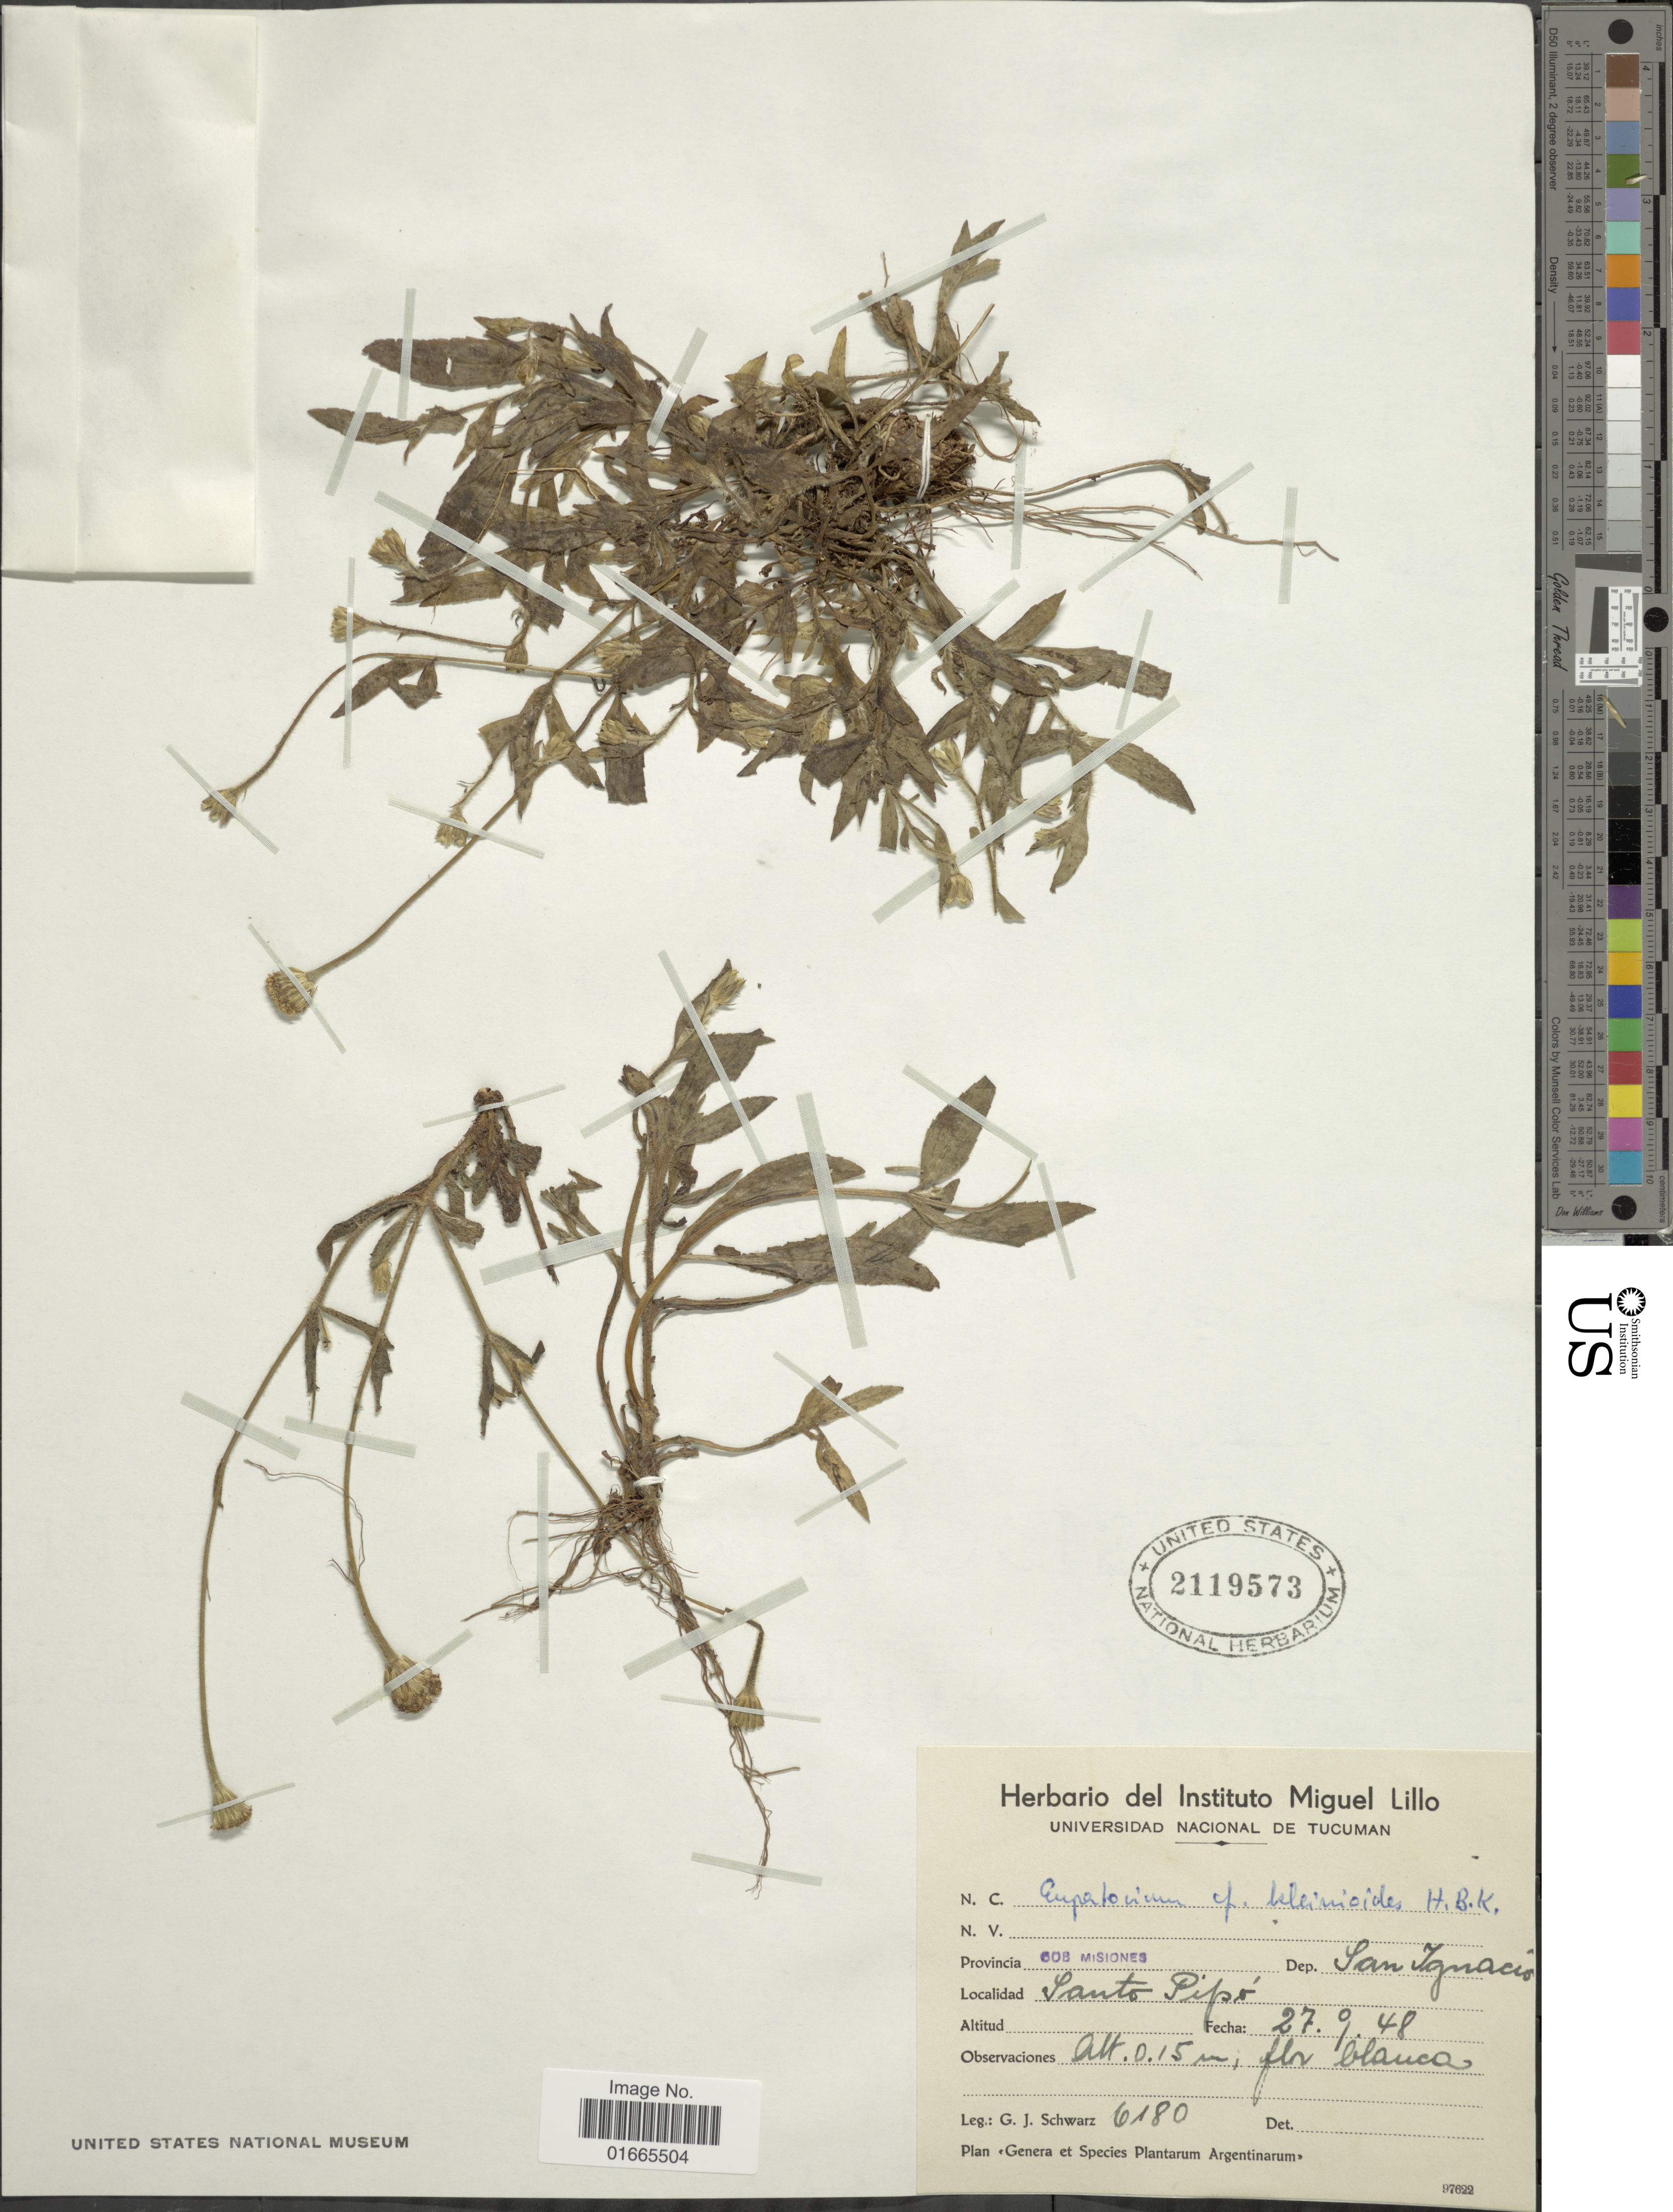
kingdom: Plantae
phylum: Tracheophyta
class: Magnoliopsida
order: Asterales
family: Asteraceae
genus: Praxelis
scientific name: Praxelis kleinioides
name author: (Kunth) Sch. Bip.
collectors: G. J. Schwarz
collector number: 6180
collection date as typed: Transcribed d/m/y: 27/9/48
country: Argentina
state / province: Misiones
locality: Misiones, Dep. San Ignacio, Santo Pipó.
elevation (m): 0.15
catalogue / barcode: US 2119573